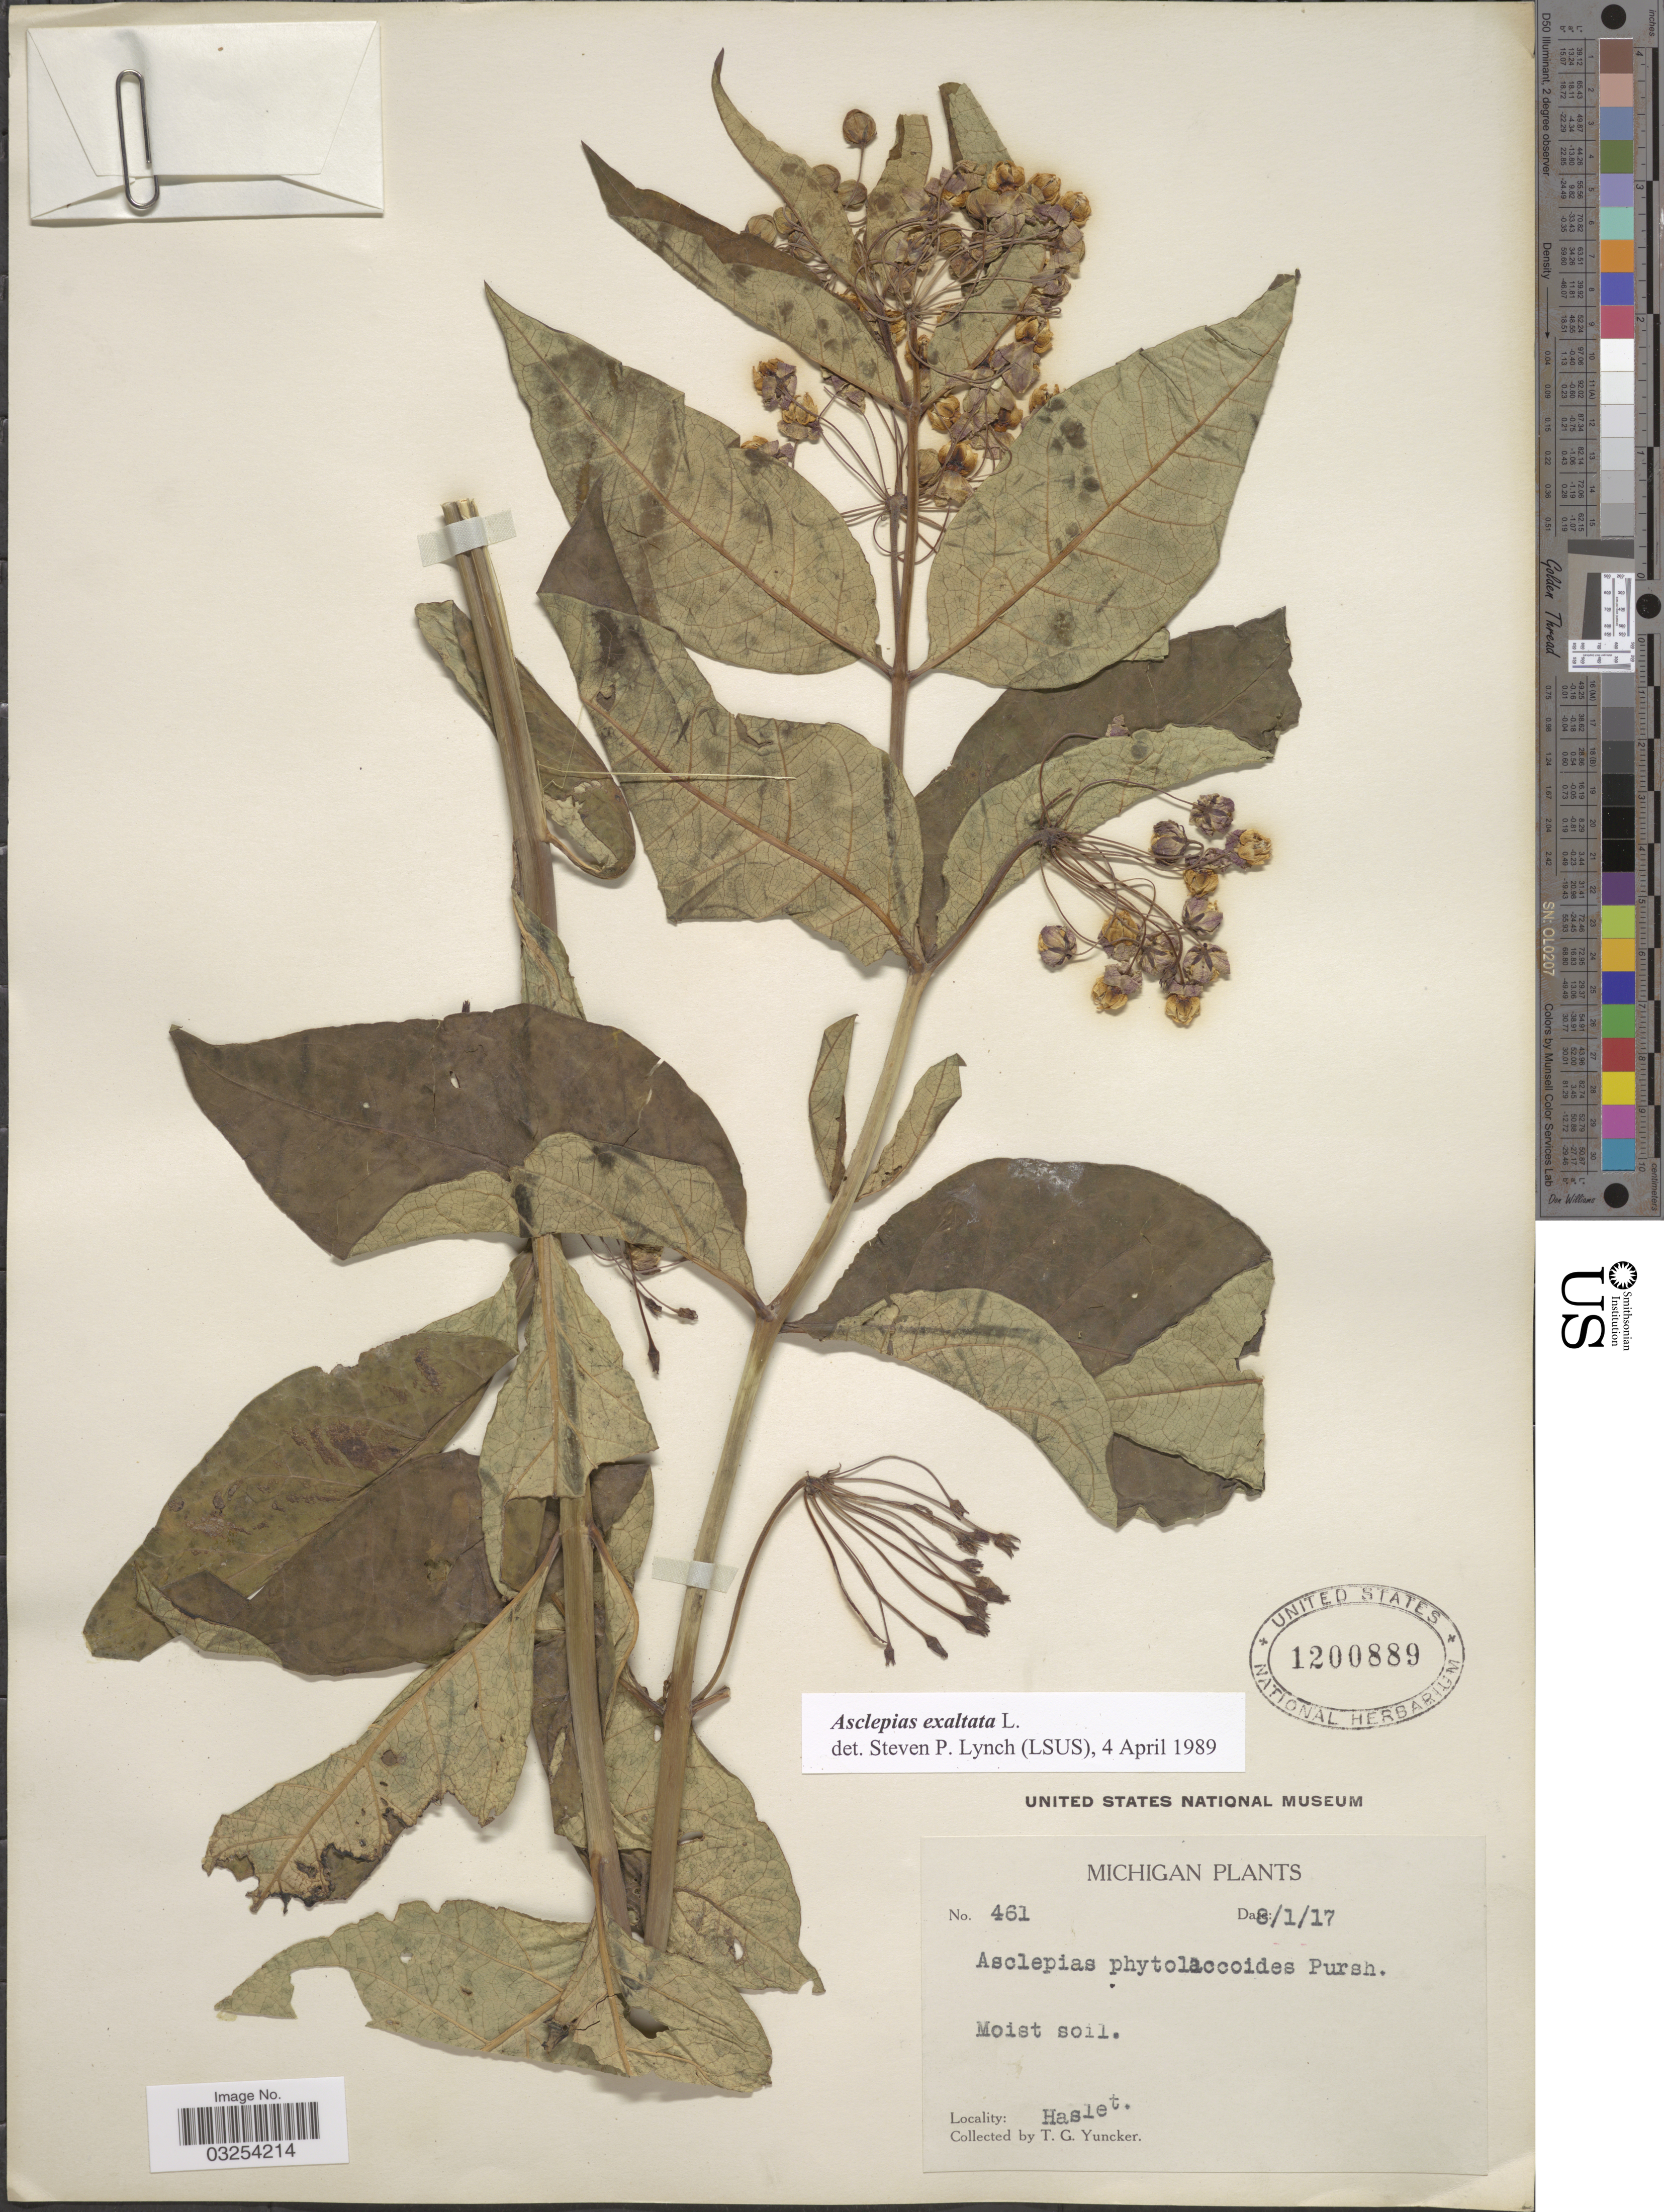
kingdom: Plantae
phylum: Tracheophyta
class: Magnoliopsida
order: Gentianales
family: Apocynaceae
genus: Asclepias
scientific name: Asclepias exaltata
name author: Muhl.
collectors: T. G. Yuncker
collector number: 461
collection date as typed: Transcribed d/m/y: 1/8/17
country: United States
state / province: Michigan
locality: Haslet.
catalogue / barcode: US 1200889